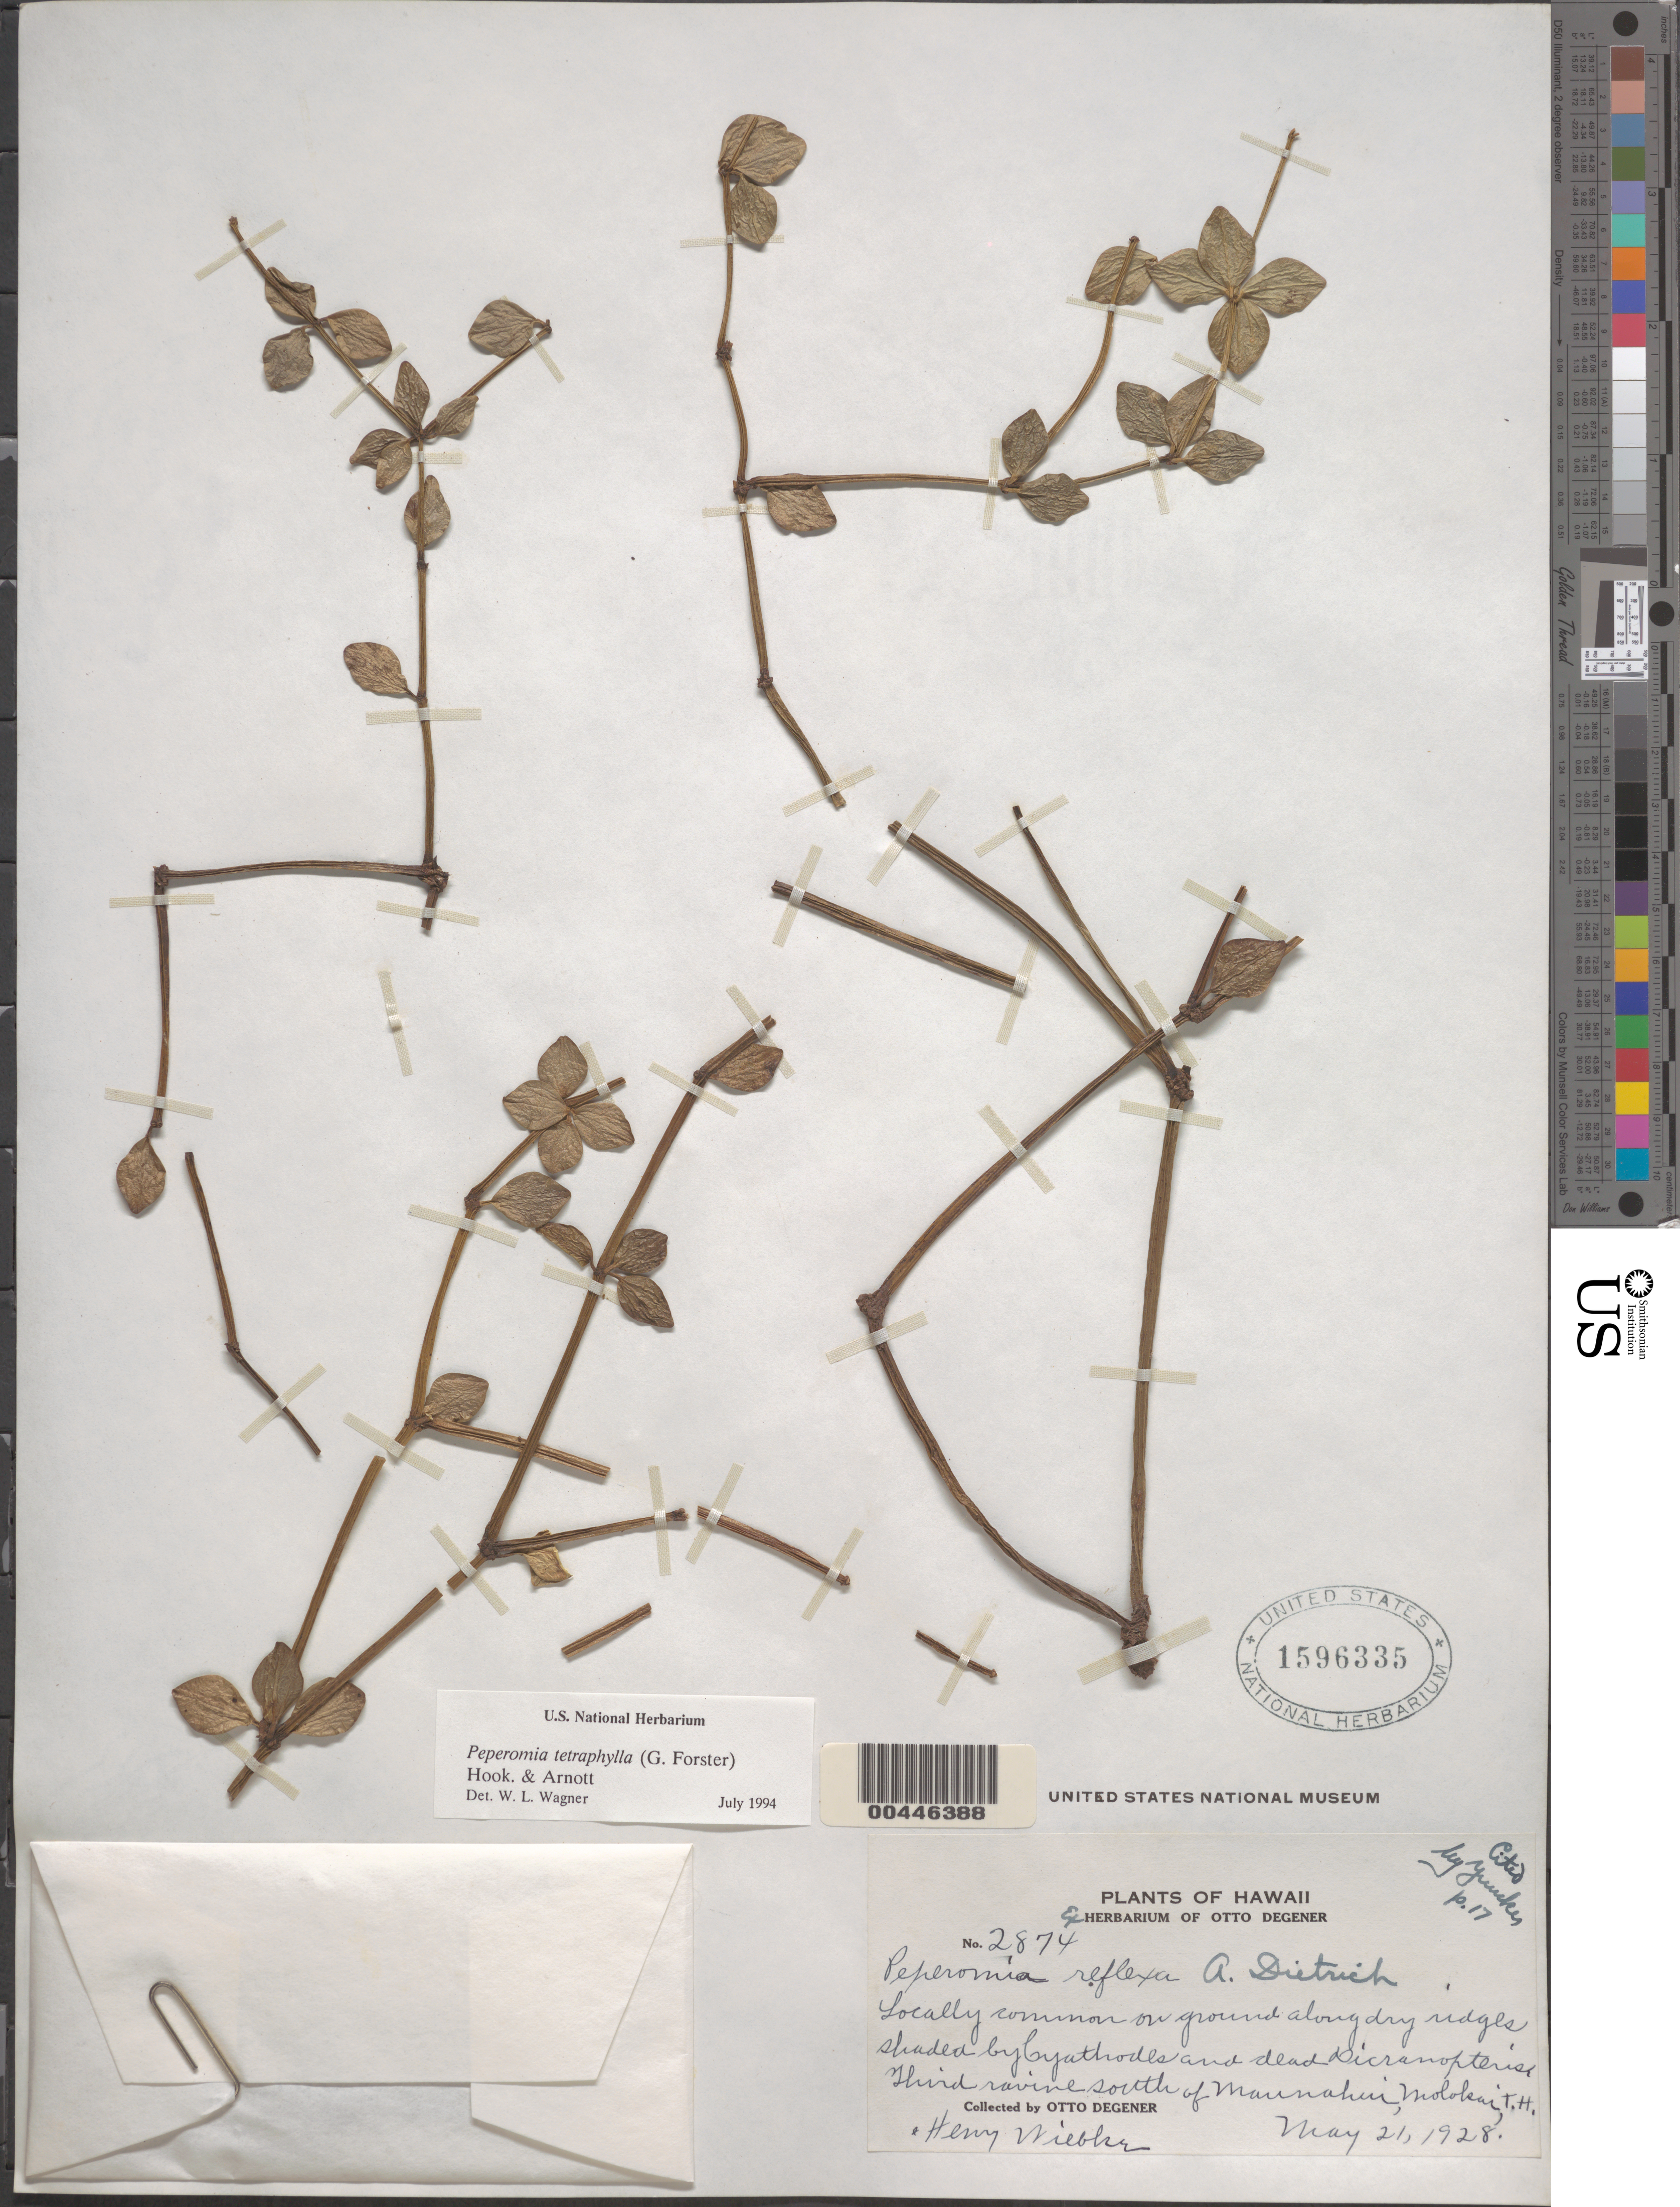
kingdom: Plantae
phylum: Tracheophyta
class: Magnoliopsida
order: Piperales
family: Piperaceae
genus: Peperomia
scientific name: Peperomia trichopus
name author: Trel. in J.F. Macbr.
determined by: Wagner, W. L., (BOT), Smithsonian Institution - National Museum of Natural History (UNITED STATES)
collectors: O. Degener & H. Wiebke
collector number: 2874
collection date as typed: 21 May 1928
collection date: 1928-05-21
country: United States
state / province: Hawaii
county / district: Maui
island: Moloka'i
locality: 3rd ravine S of Maunahui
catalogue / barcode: US 1596335